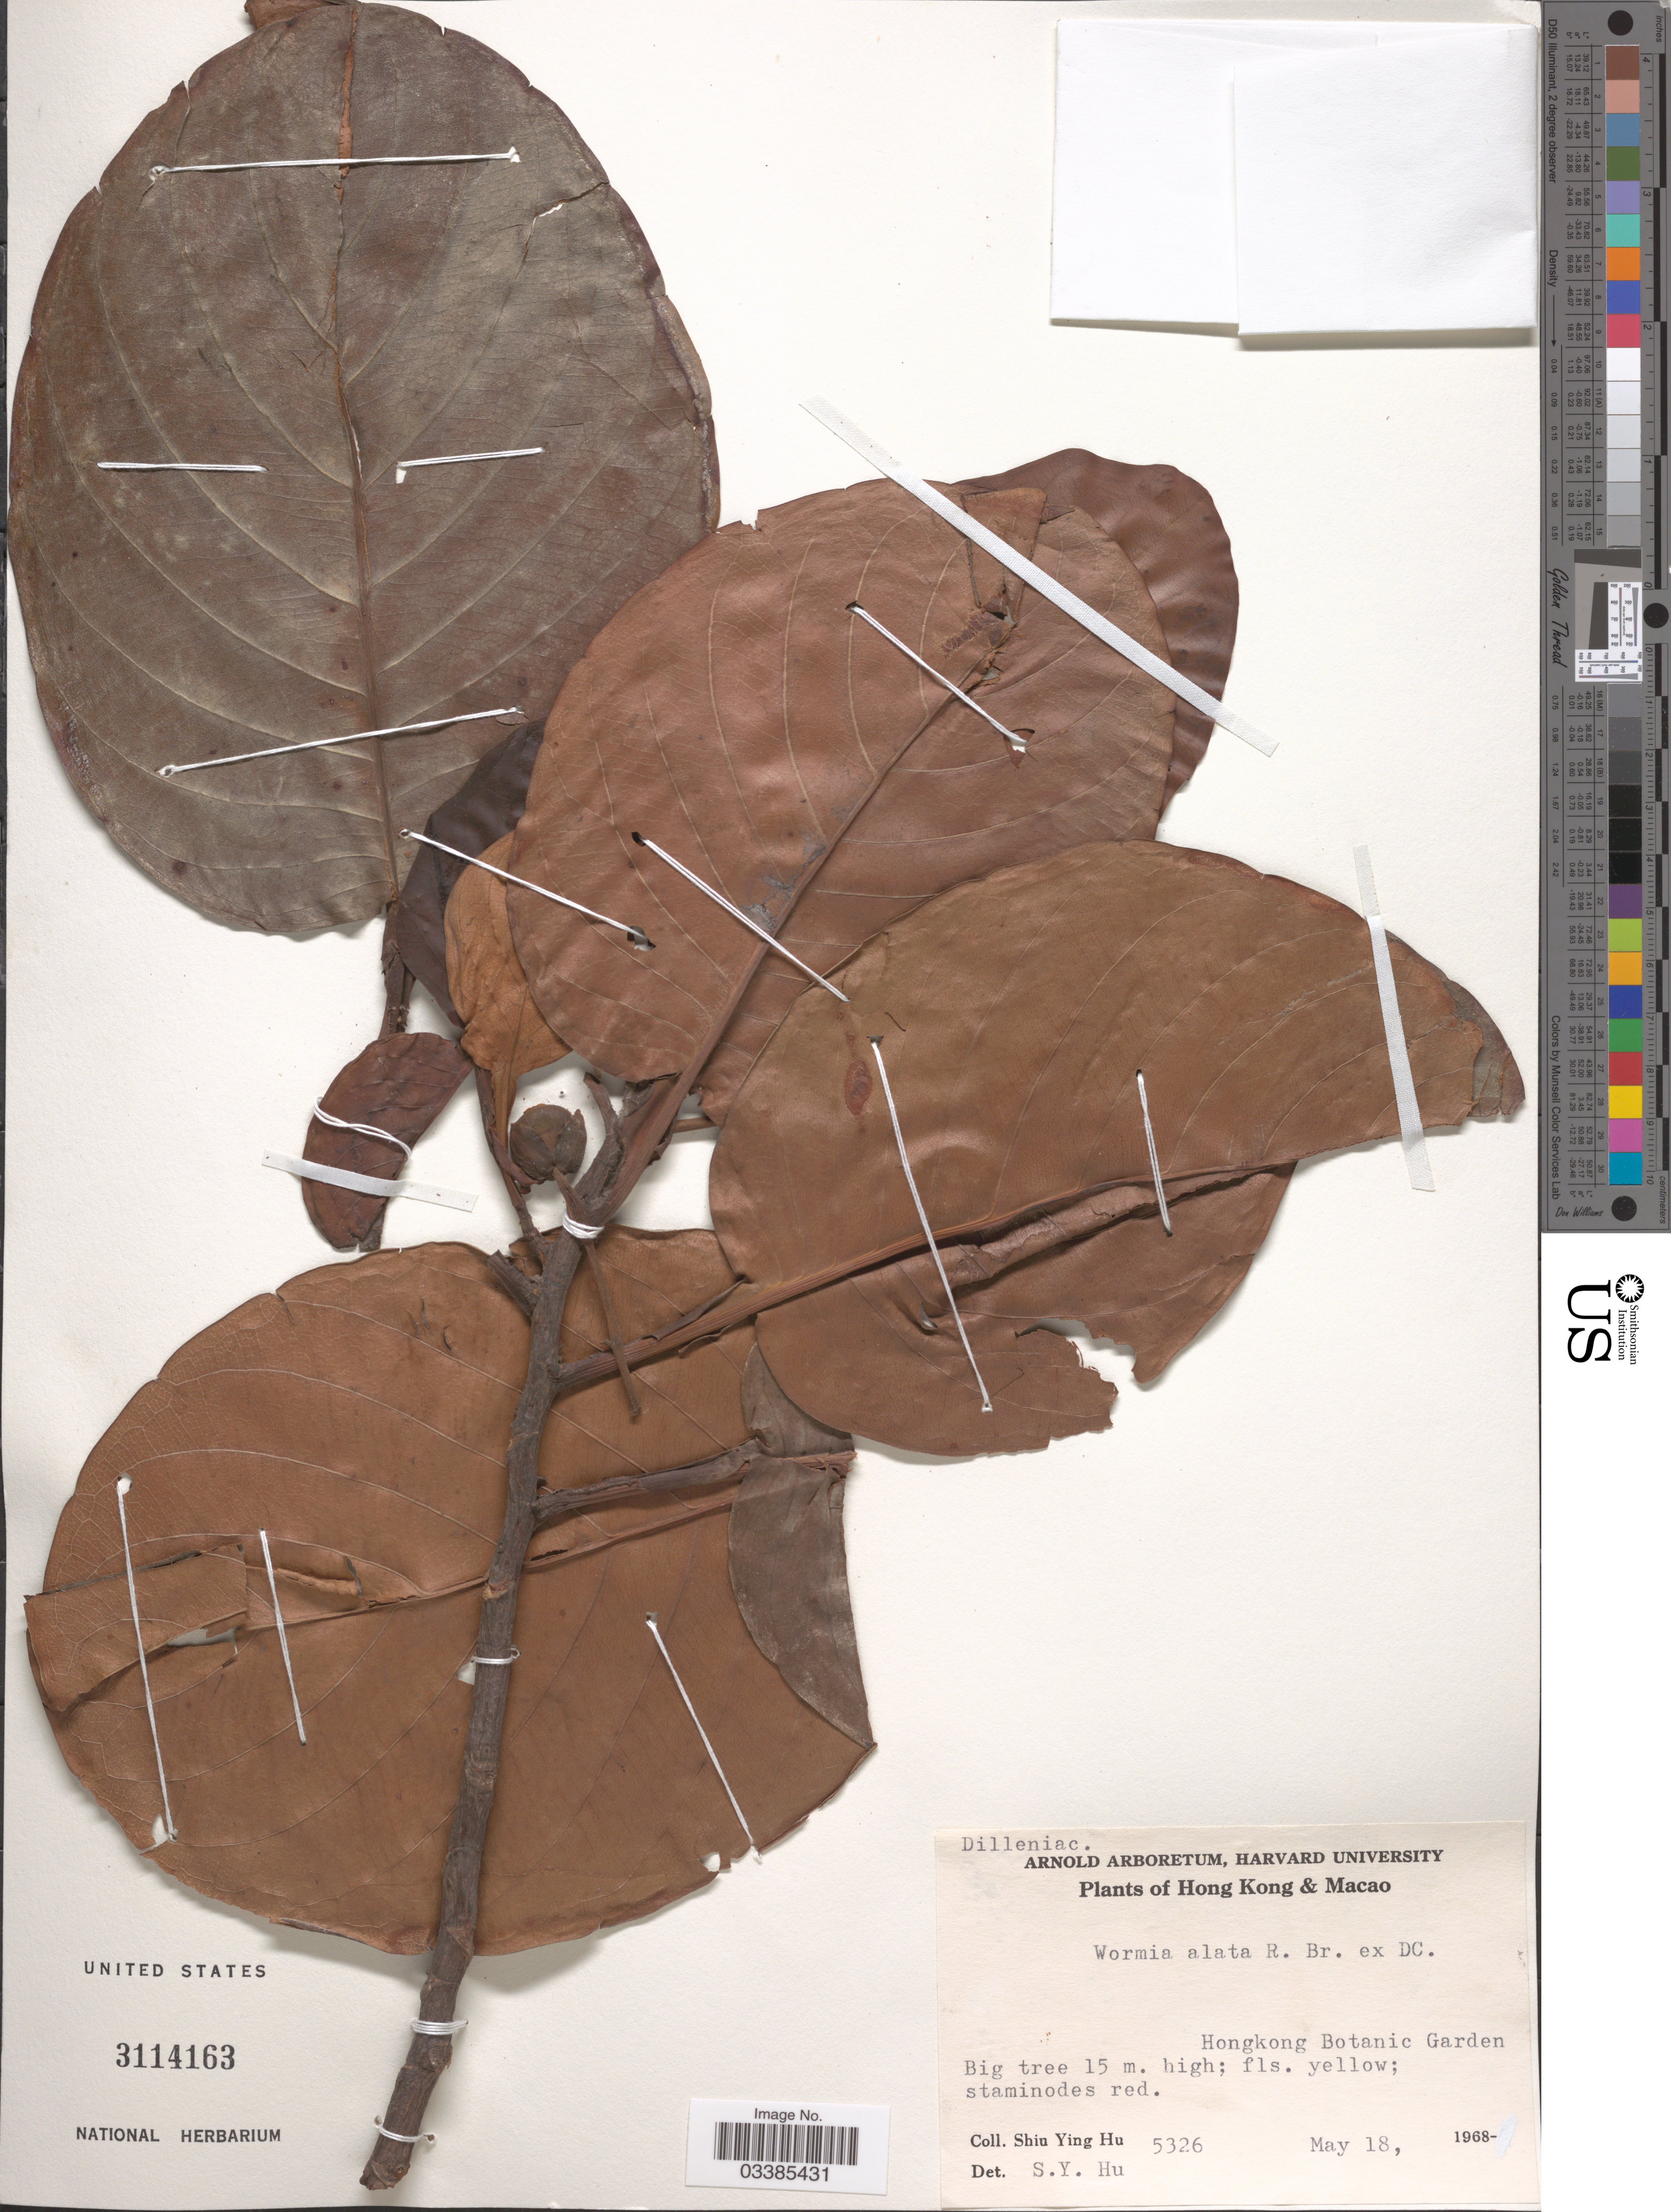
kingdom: Plantae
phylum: Tracheophyta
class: Magnoliopsida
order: Dilleniales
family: Dilleniaceae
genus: Dillenia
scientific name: Dillenia alata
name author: A. DC.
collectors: S. Y. Hu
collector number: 5326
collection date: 1968-05-18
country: China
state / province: Hong Kong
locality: Hong Kong Botanic Garden.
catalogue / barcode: US 3114163